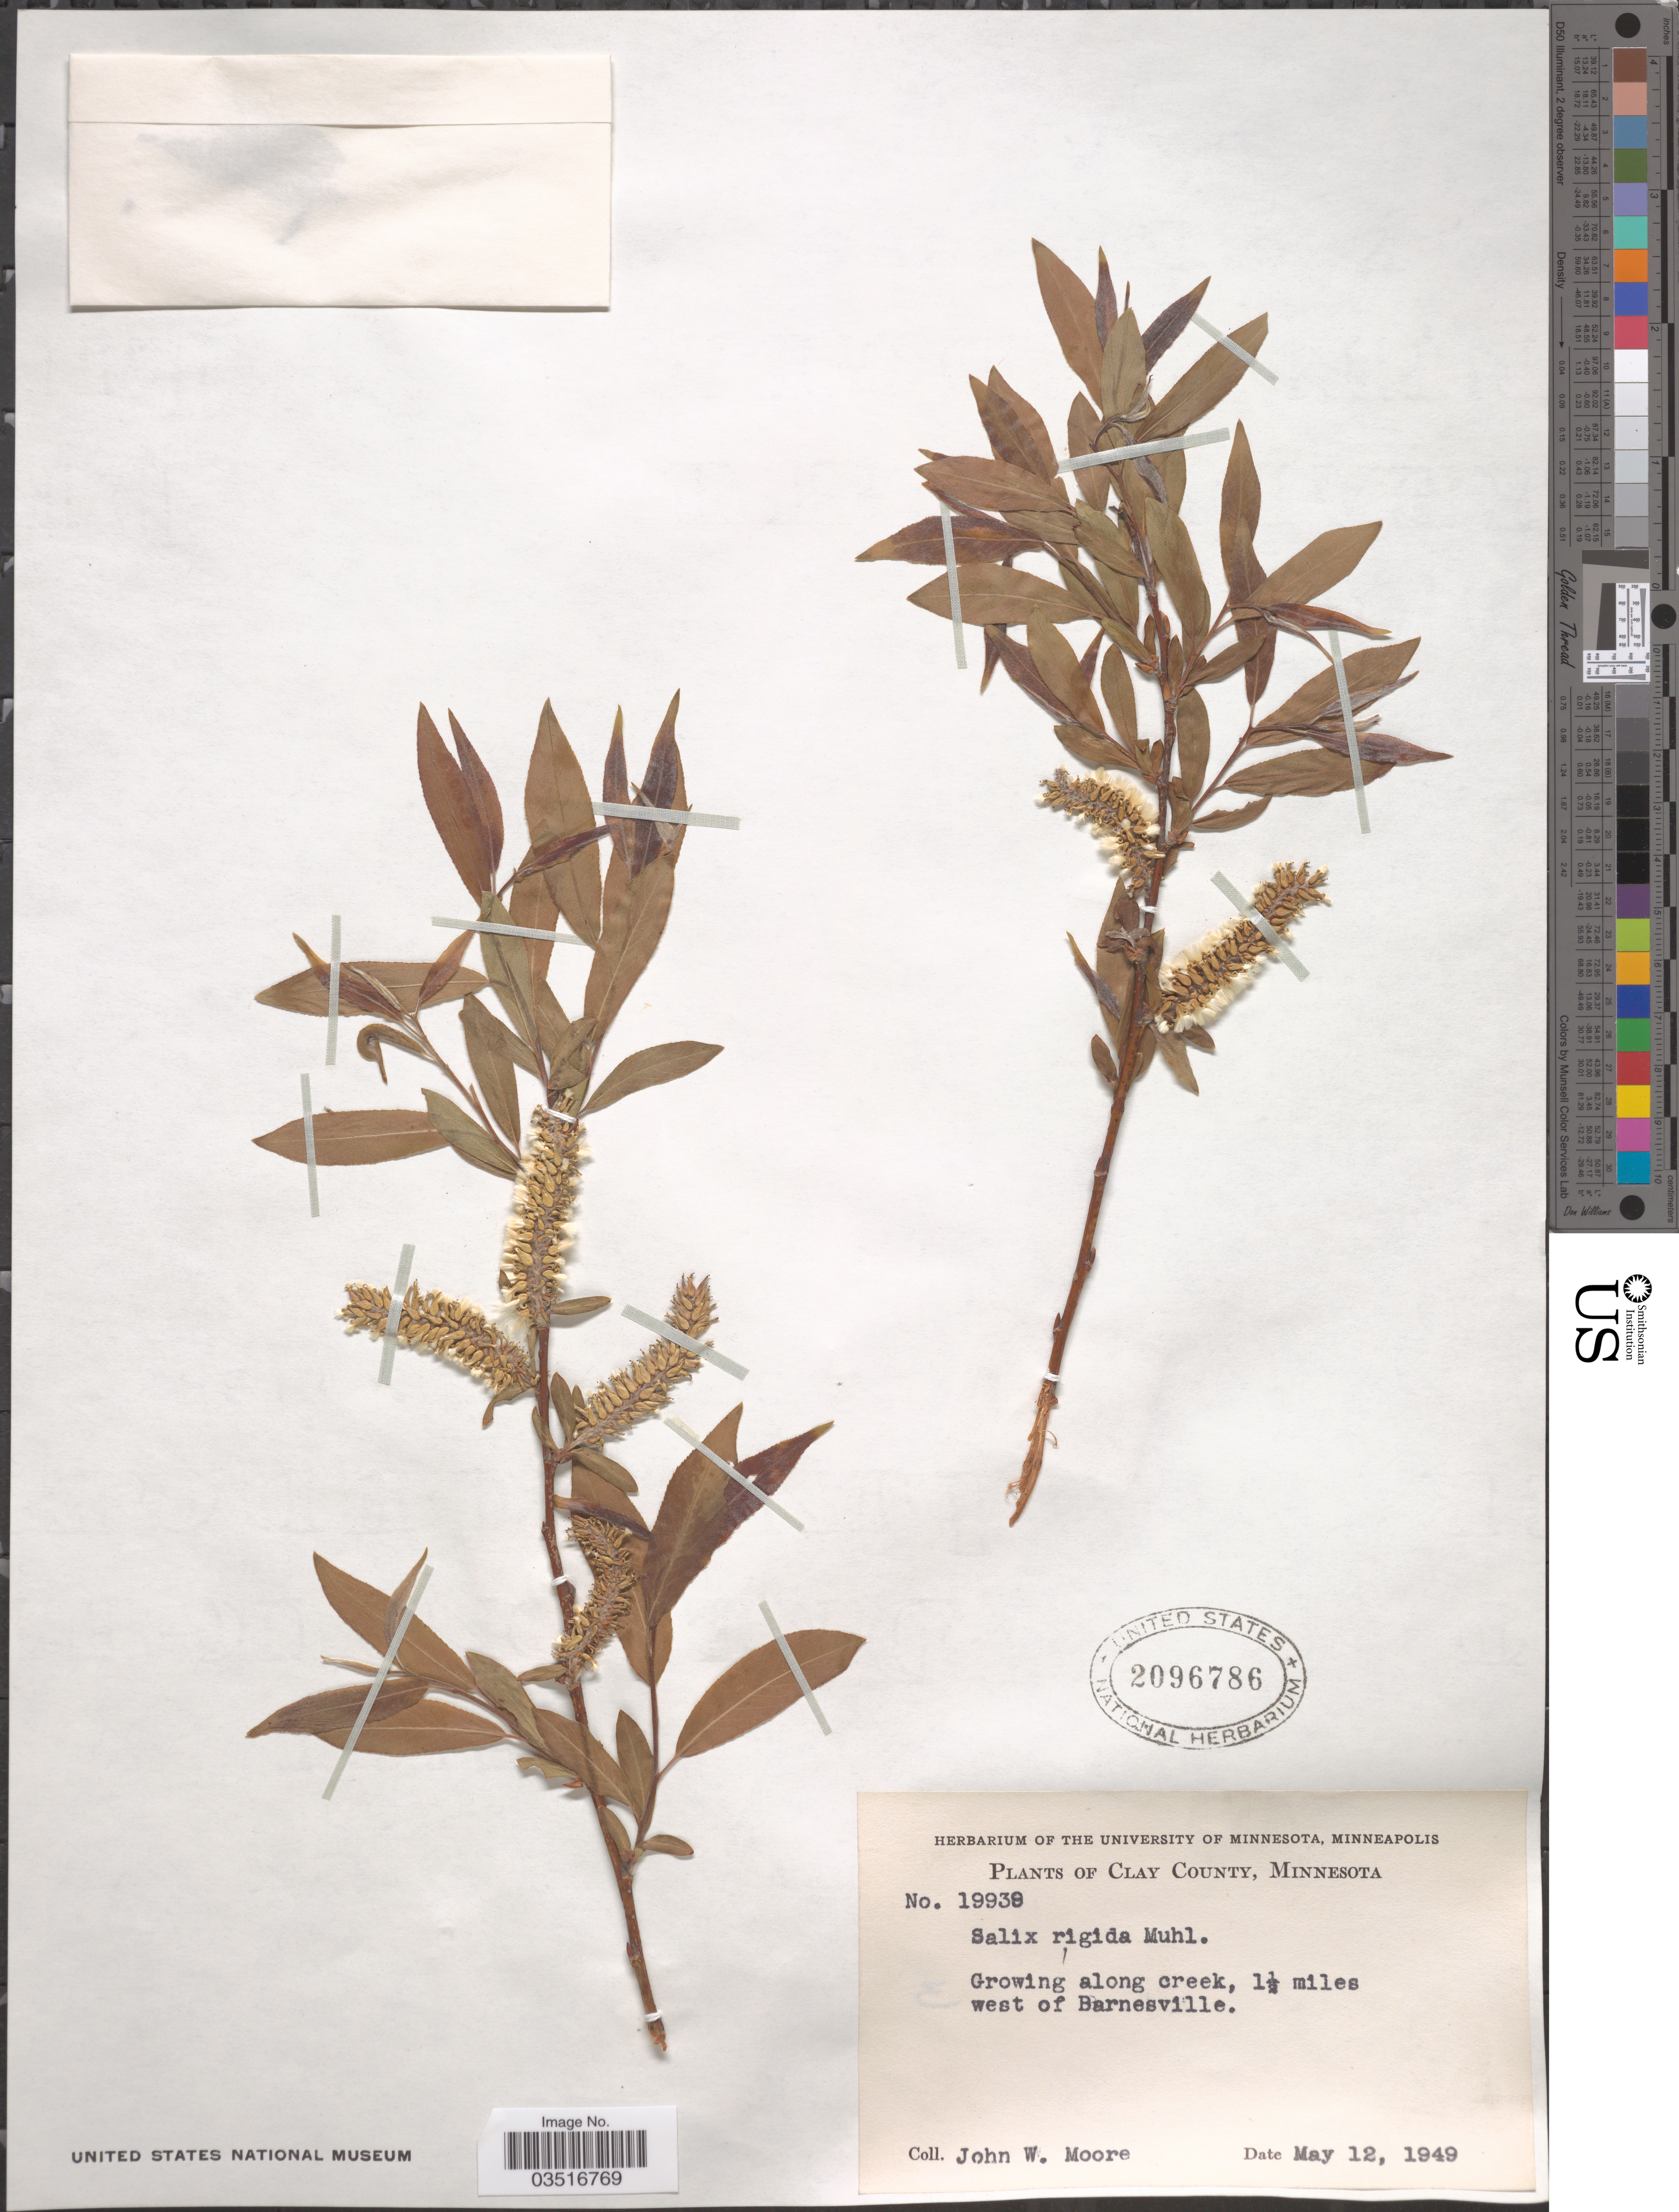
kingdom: Plantae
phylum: Tracheophyta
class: Magnoliopsida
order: Malpighiales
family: Salicaceae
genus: Salix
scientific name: Salix rigida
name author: Muhl.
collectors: J. Moore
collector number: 19938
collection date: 1949-05-12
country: United States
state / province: Minnesota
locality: Clay County. Growing along creek, 1½ miles west of Barnesville.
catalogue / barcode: US 2096786